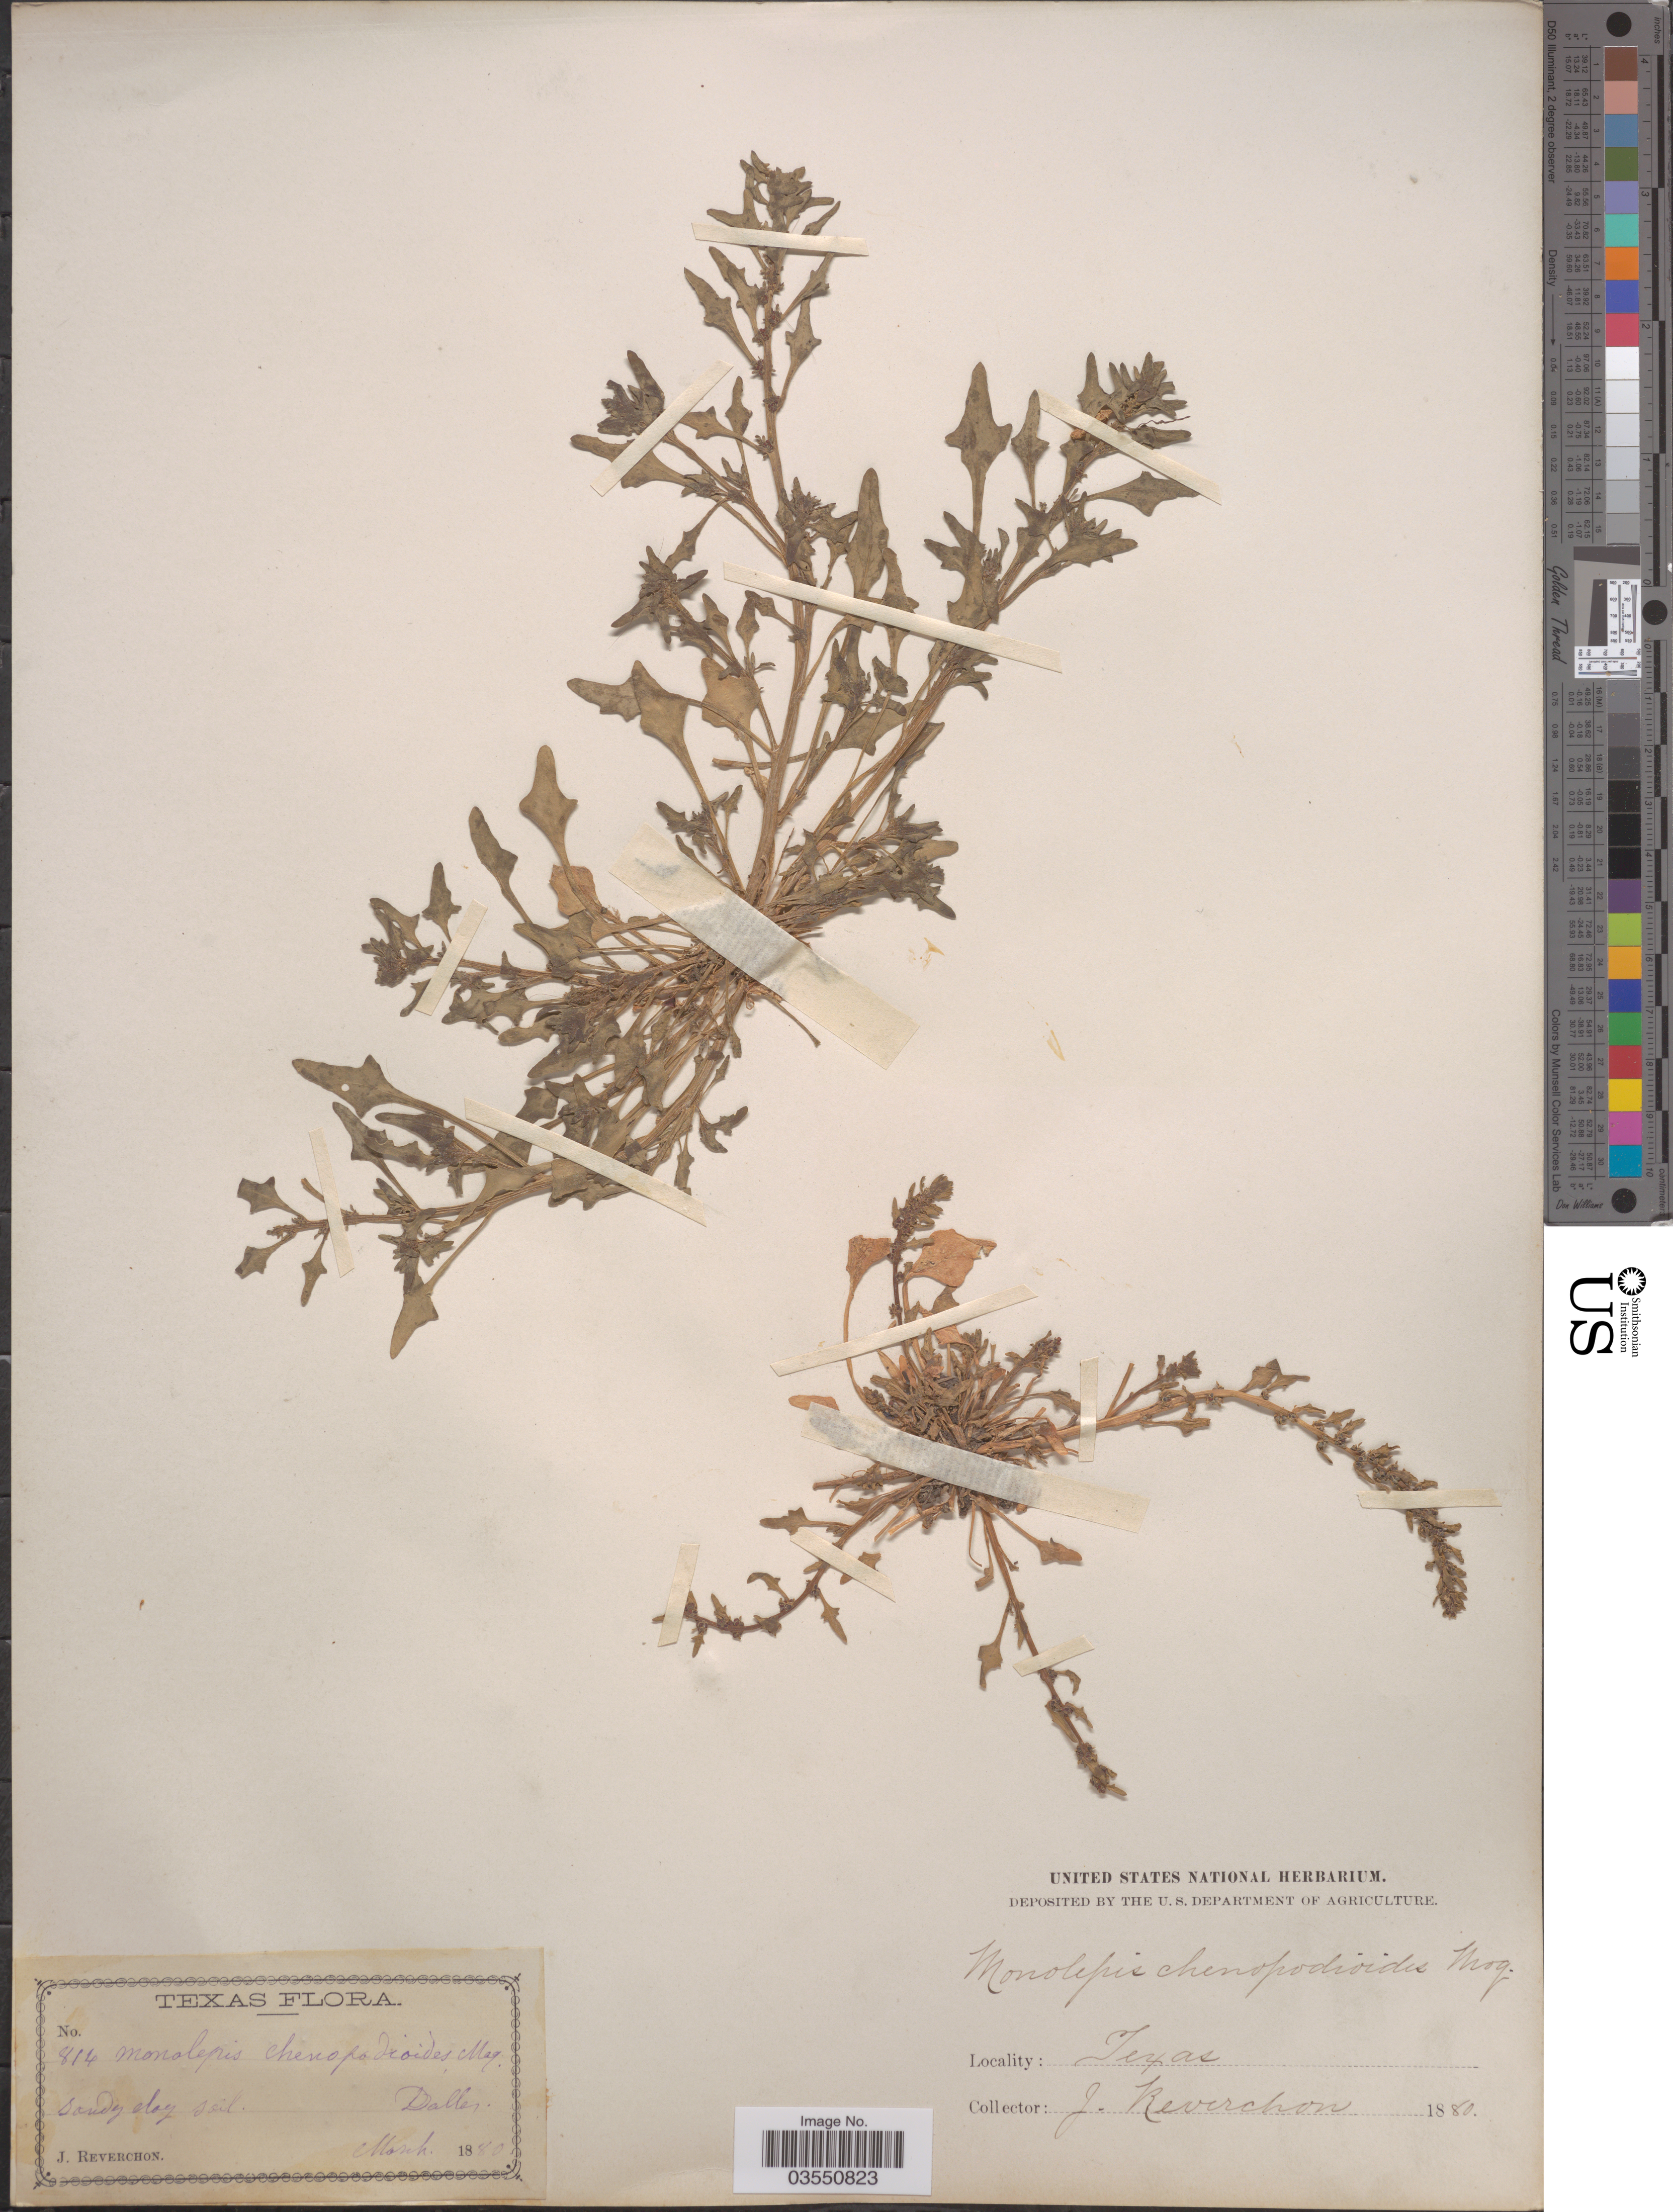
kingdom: Plantae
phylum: Tracheophyta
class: Magnoliopsida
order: Caryophyllales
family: Amaranthaceae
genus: Blitum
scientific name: Blitum nuttallianum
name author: Schult.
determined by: U.S. National Herbarium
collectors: J. Reverchon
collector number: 814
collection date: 1880-03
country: United States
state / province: Texas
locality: Dallas.